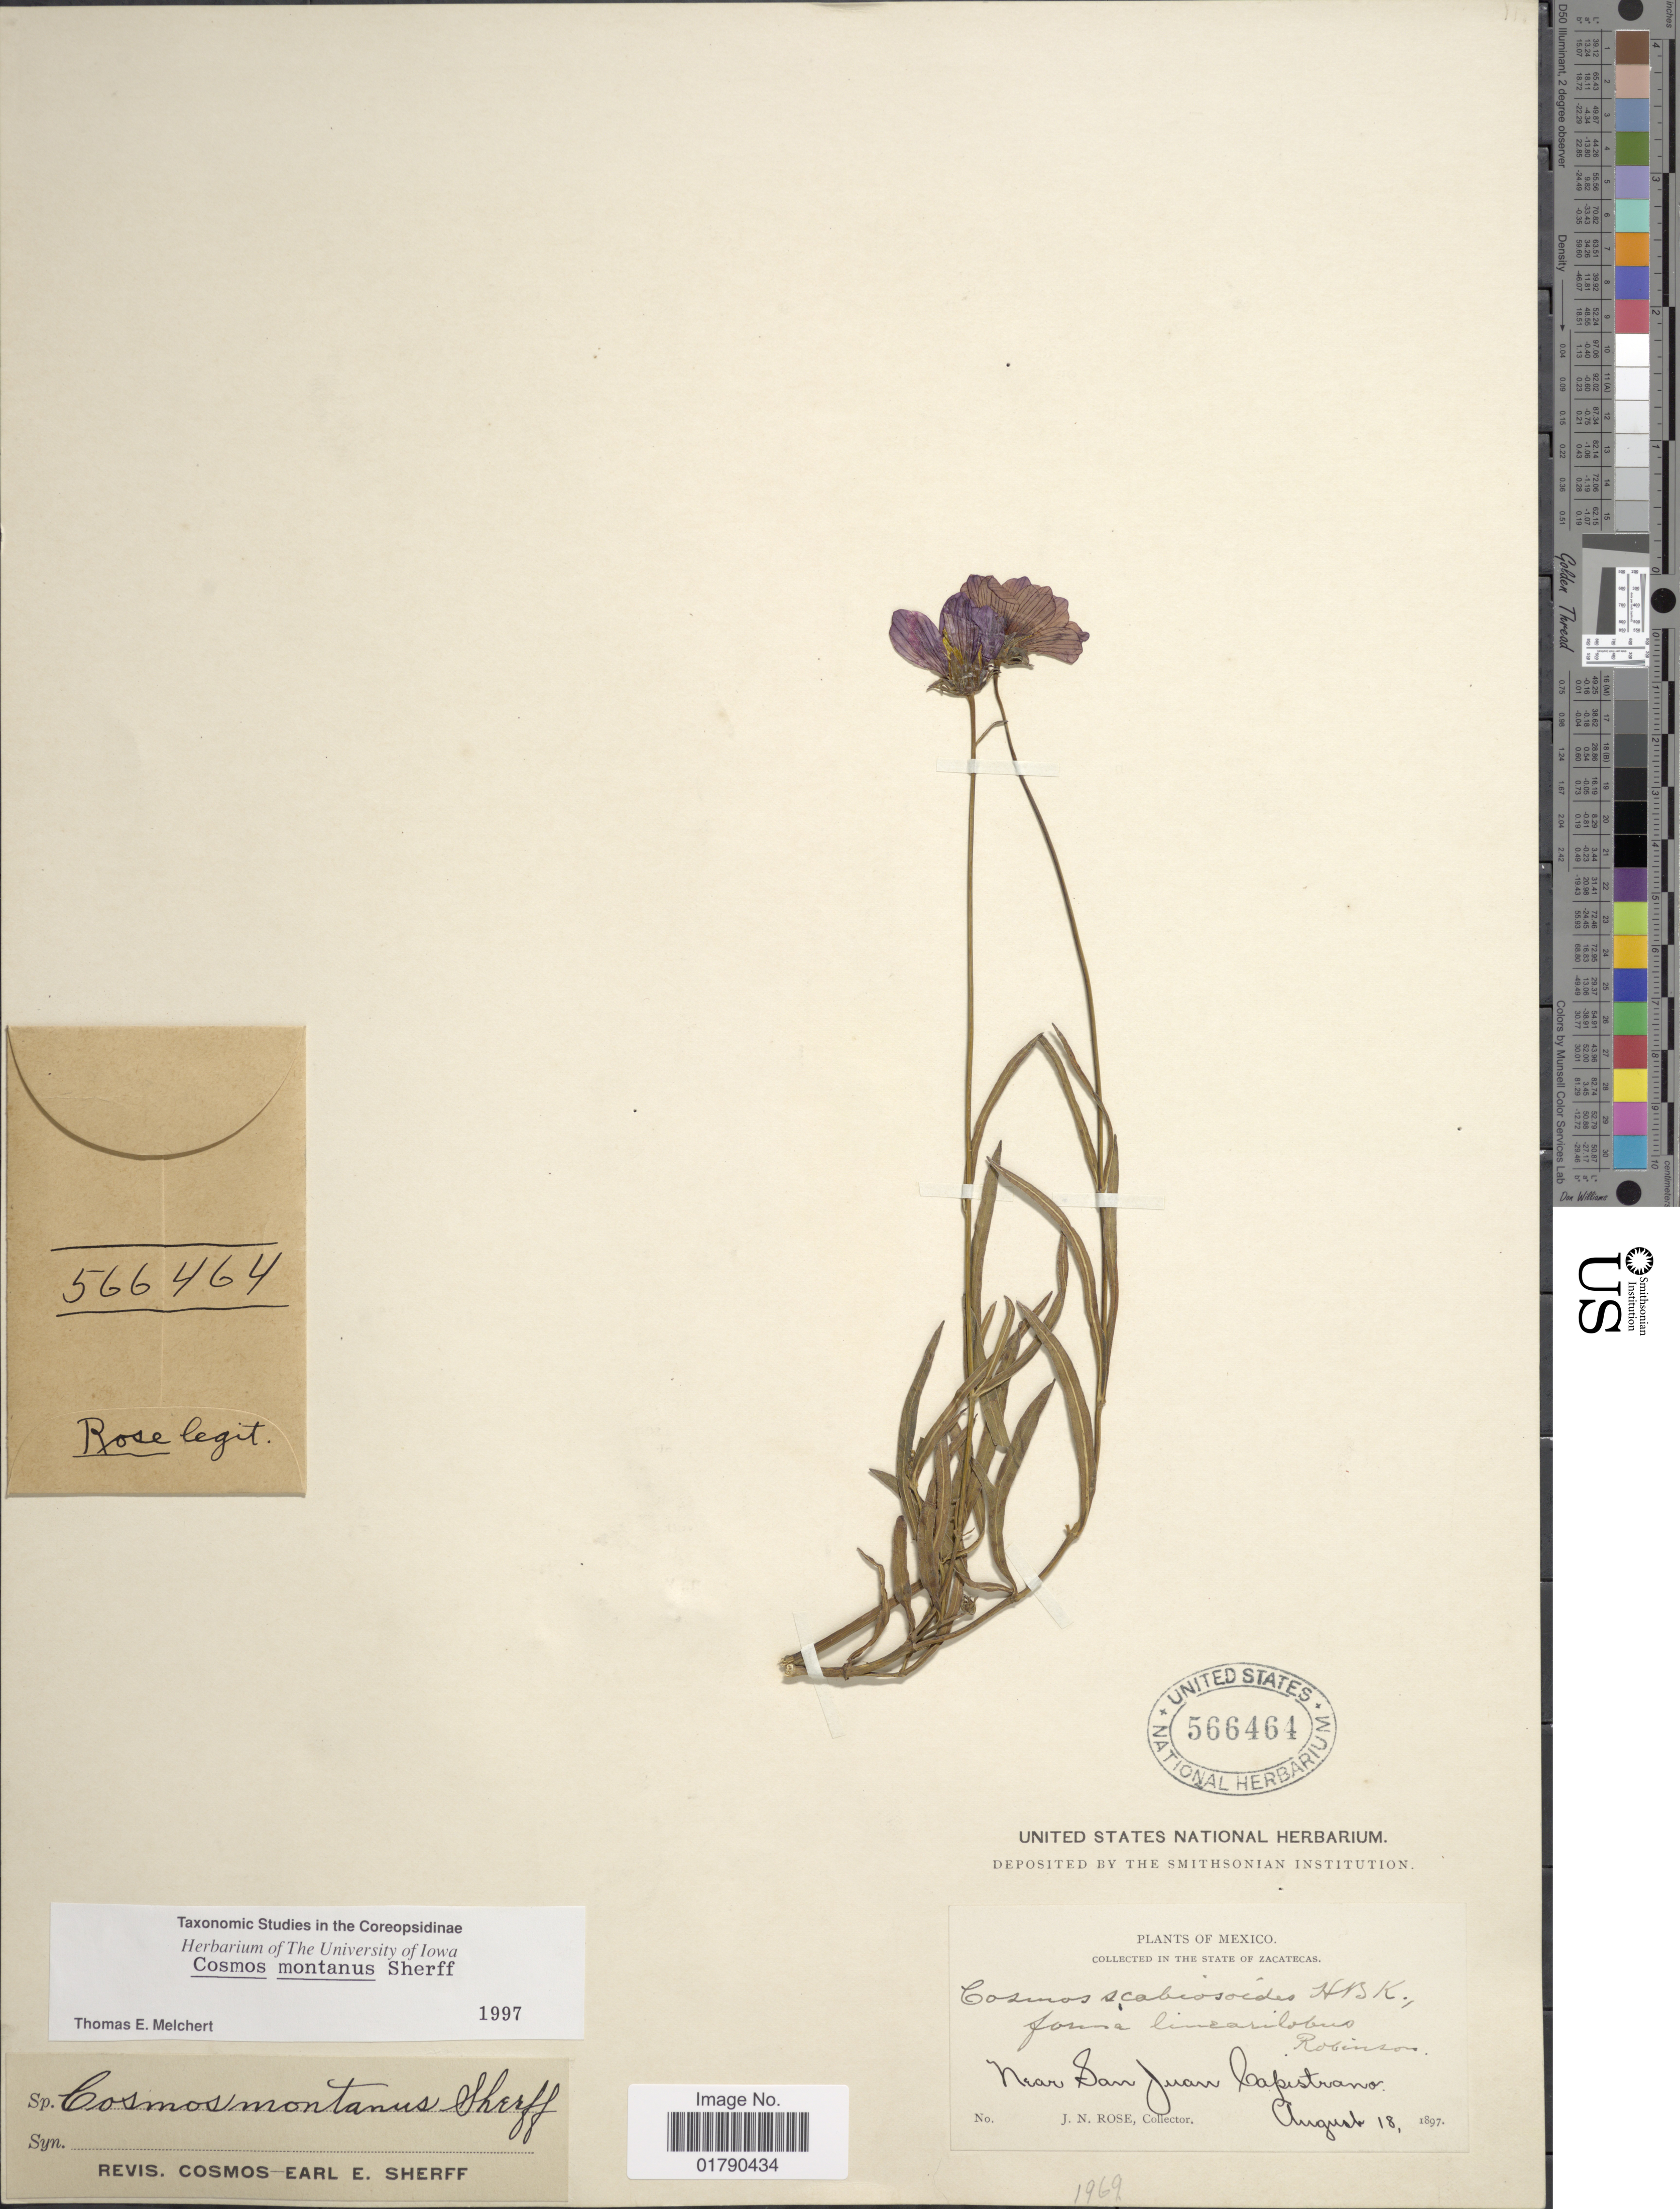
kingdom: Plantae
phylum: Tracheophyta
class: Magnoliopsida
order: Asterales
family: Asteraceae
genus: Cosmos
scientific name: Cosmos montanus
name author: Sherff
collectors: J. N. Rose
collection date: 1897-08-18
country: Mexico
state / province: Zacatecas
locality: Nea San Juan Capistrano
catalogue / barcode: US 566464